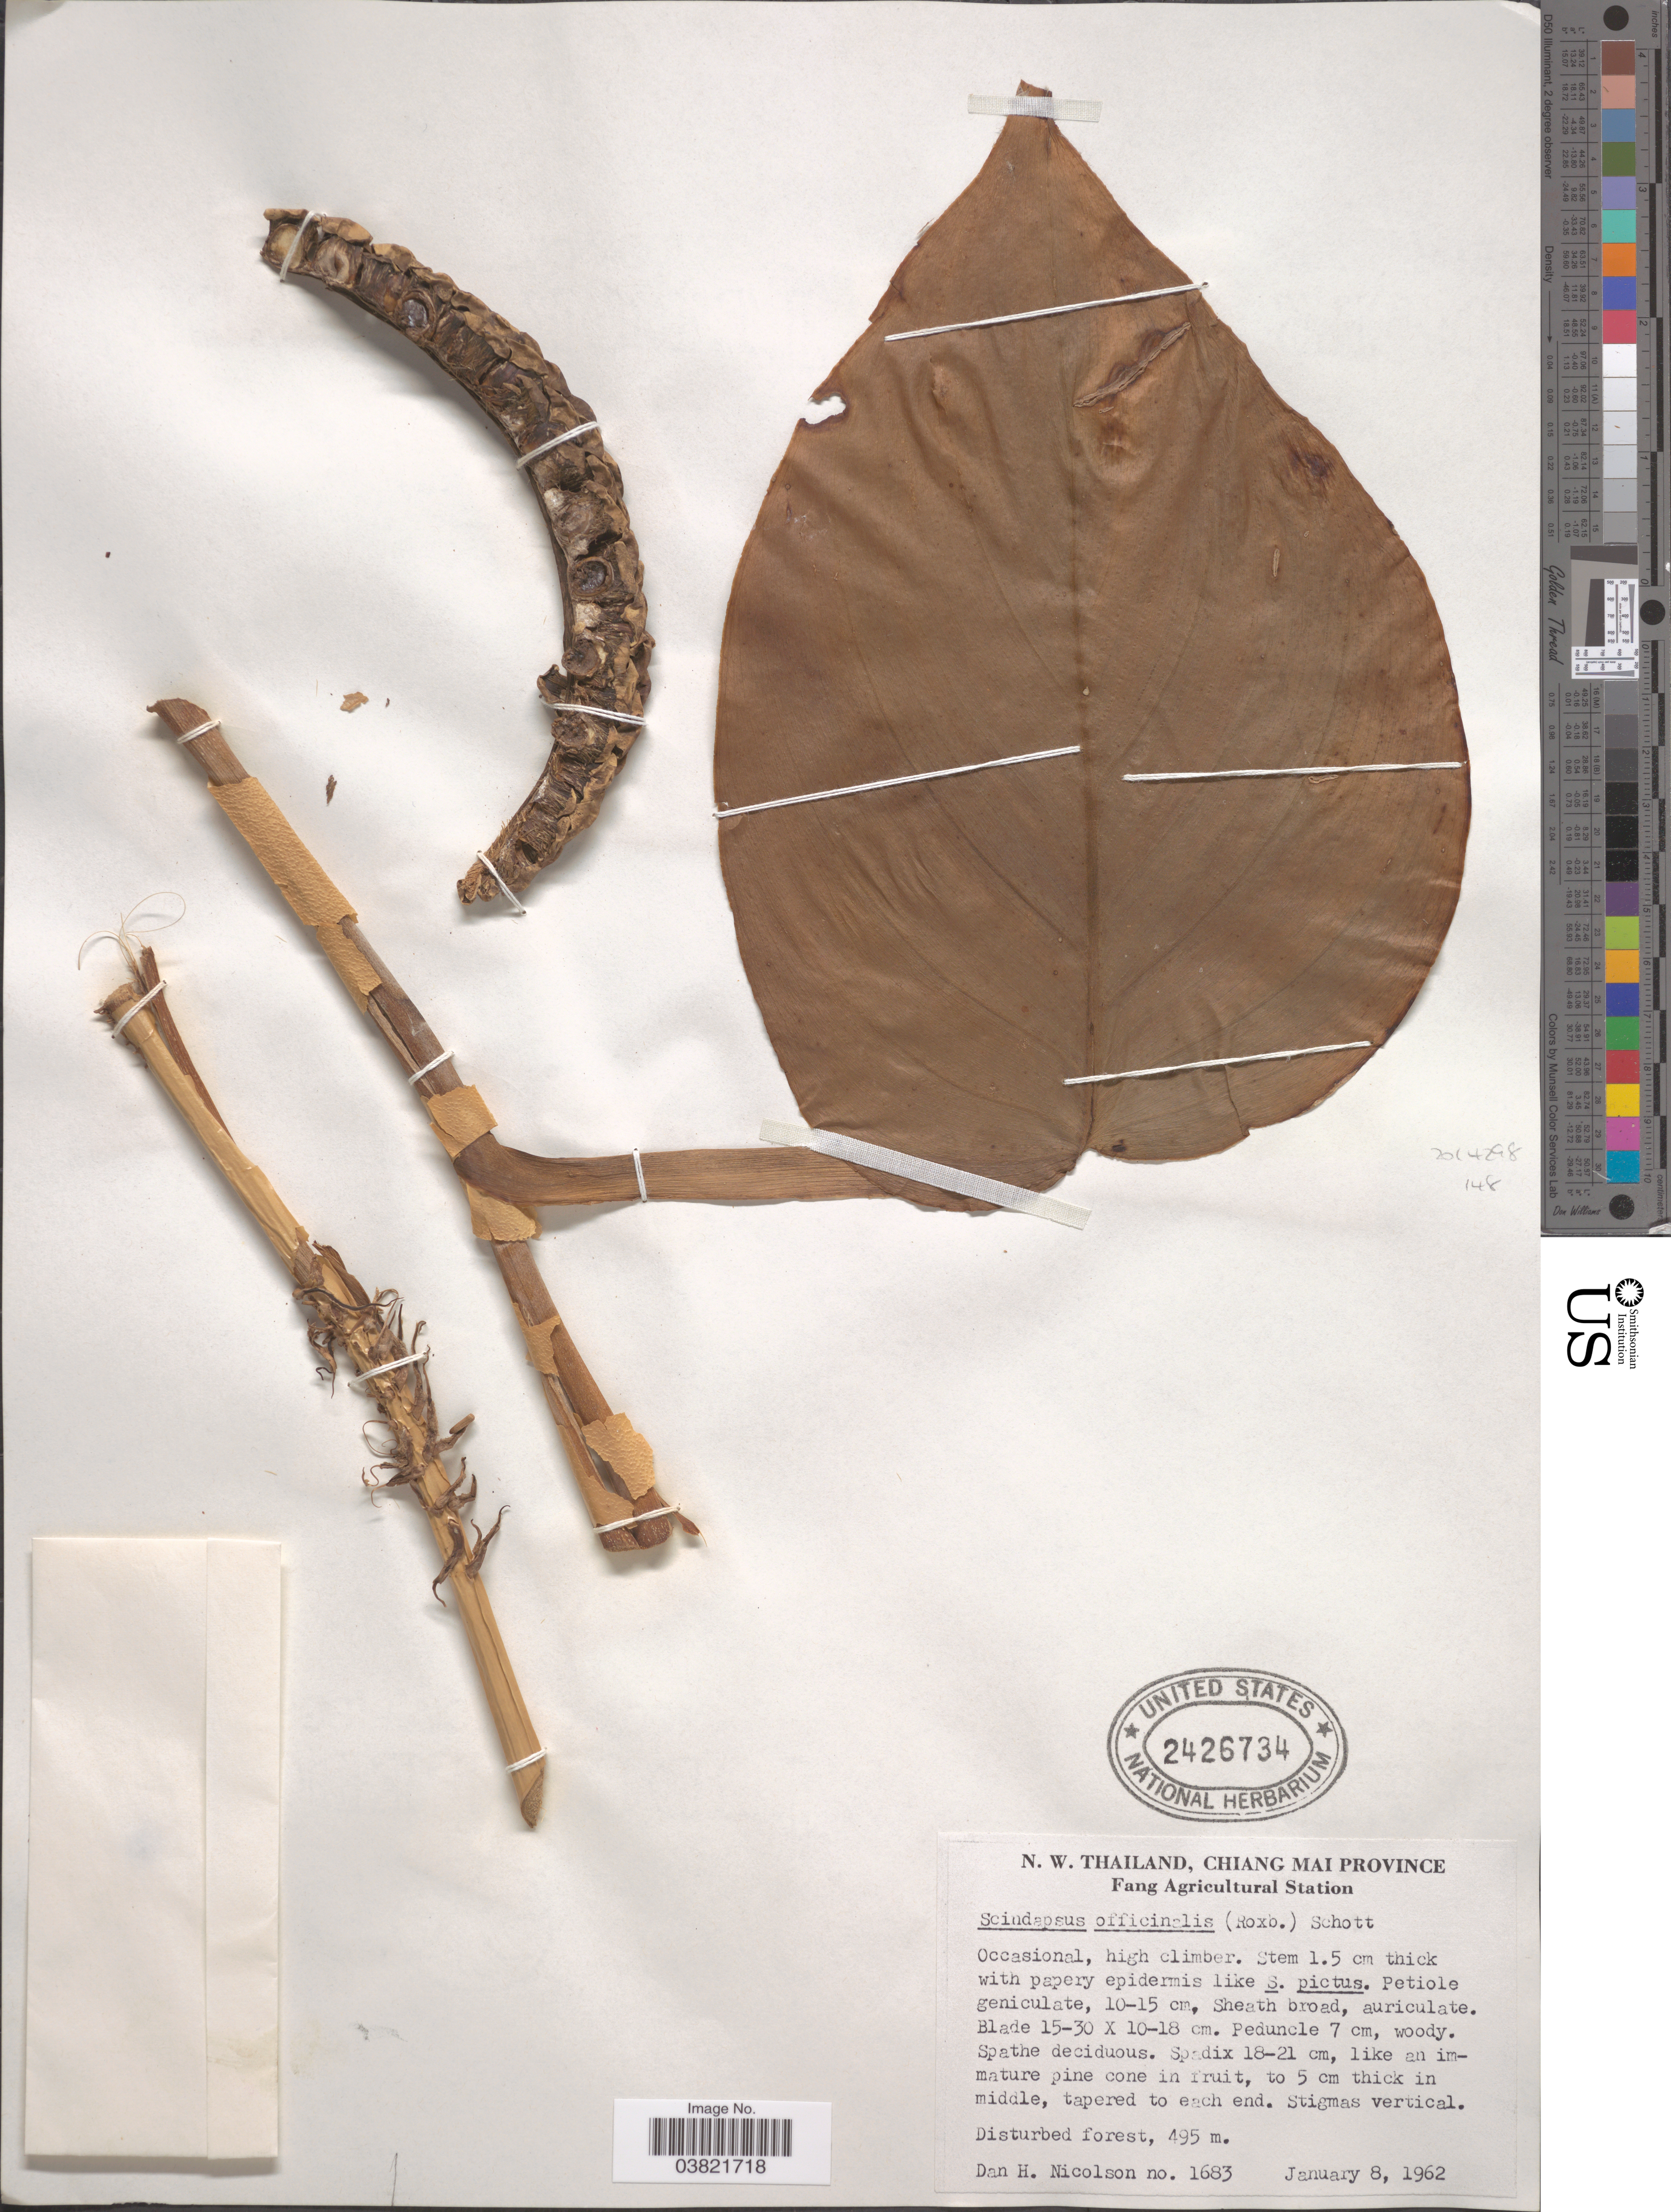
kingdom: Plantae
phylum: Tracheophyta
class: Liliopsida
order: Alismatales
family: Araceae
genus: Scindapsus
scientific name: Scindapsus officinalis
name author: (Roxb.) Schott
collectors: D. H. Nicolson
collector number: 1683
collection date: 1962-01-08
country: Thailand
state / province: Chiang Mai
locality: N. W. Thailand, Fang Agricultural Station. Disturbed forest.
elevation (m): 495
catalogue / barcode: US 2426734